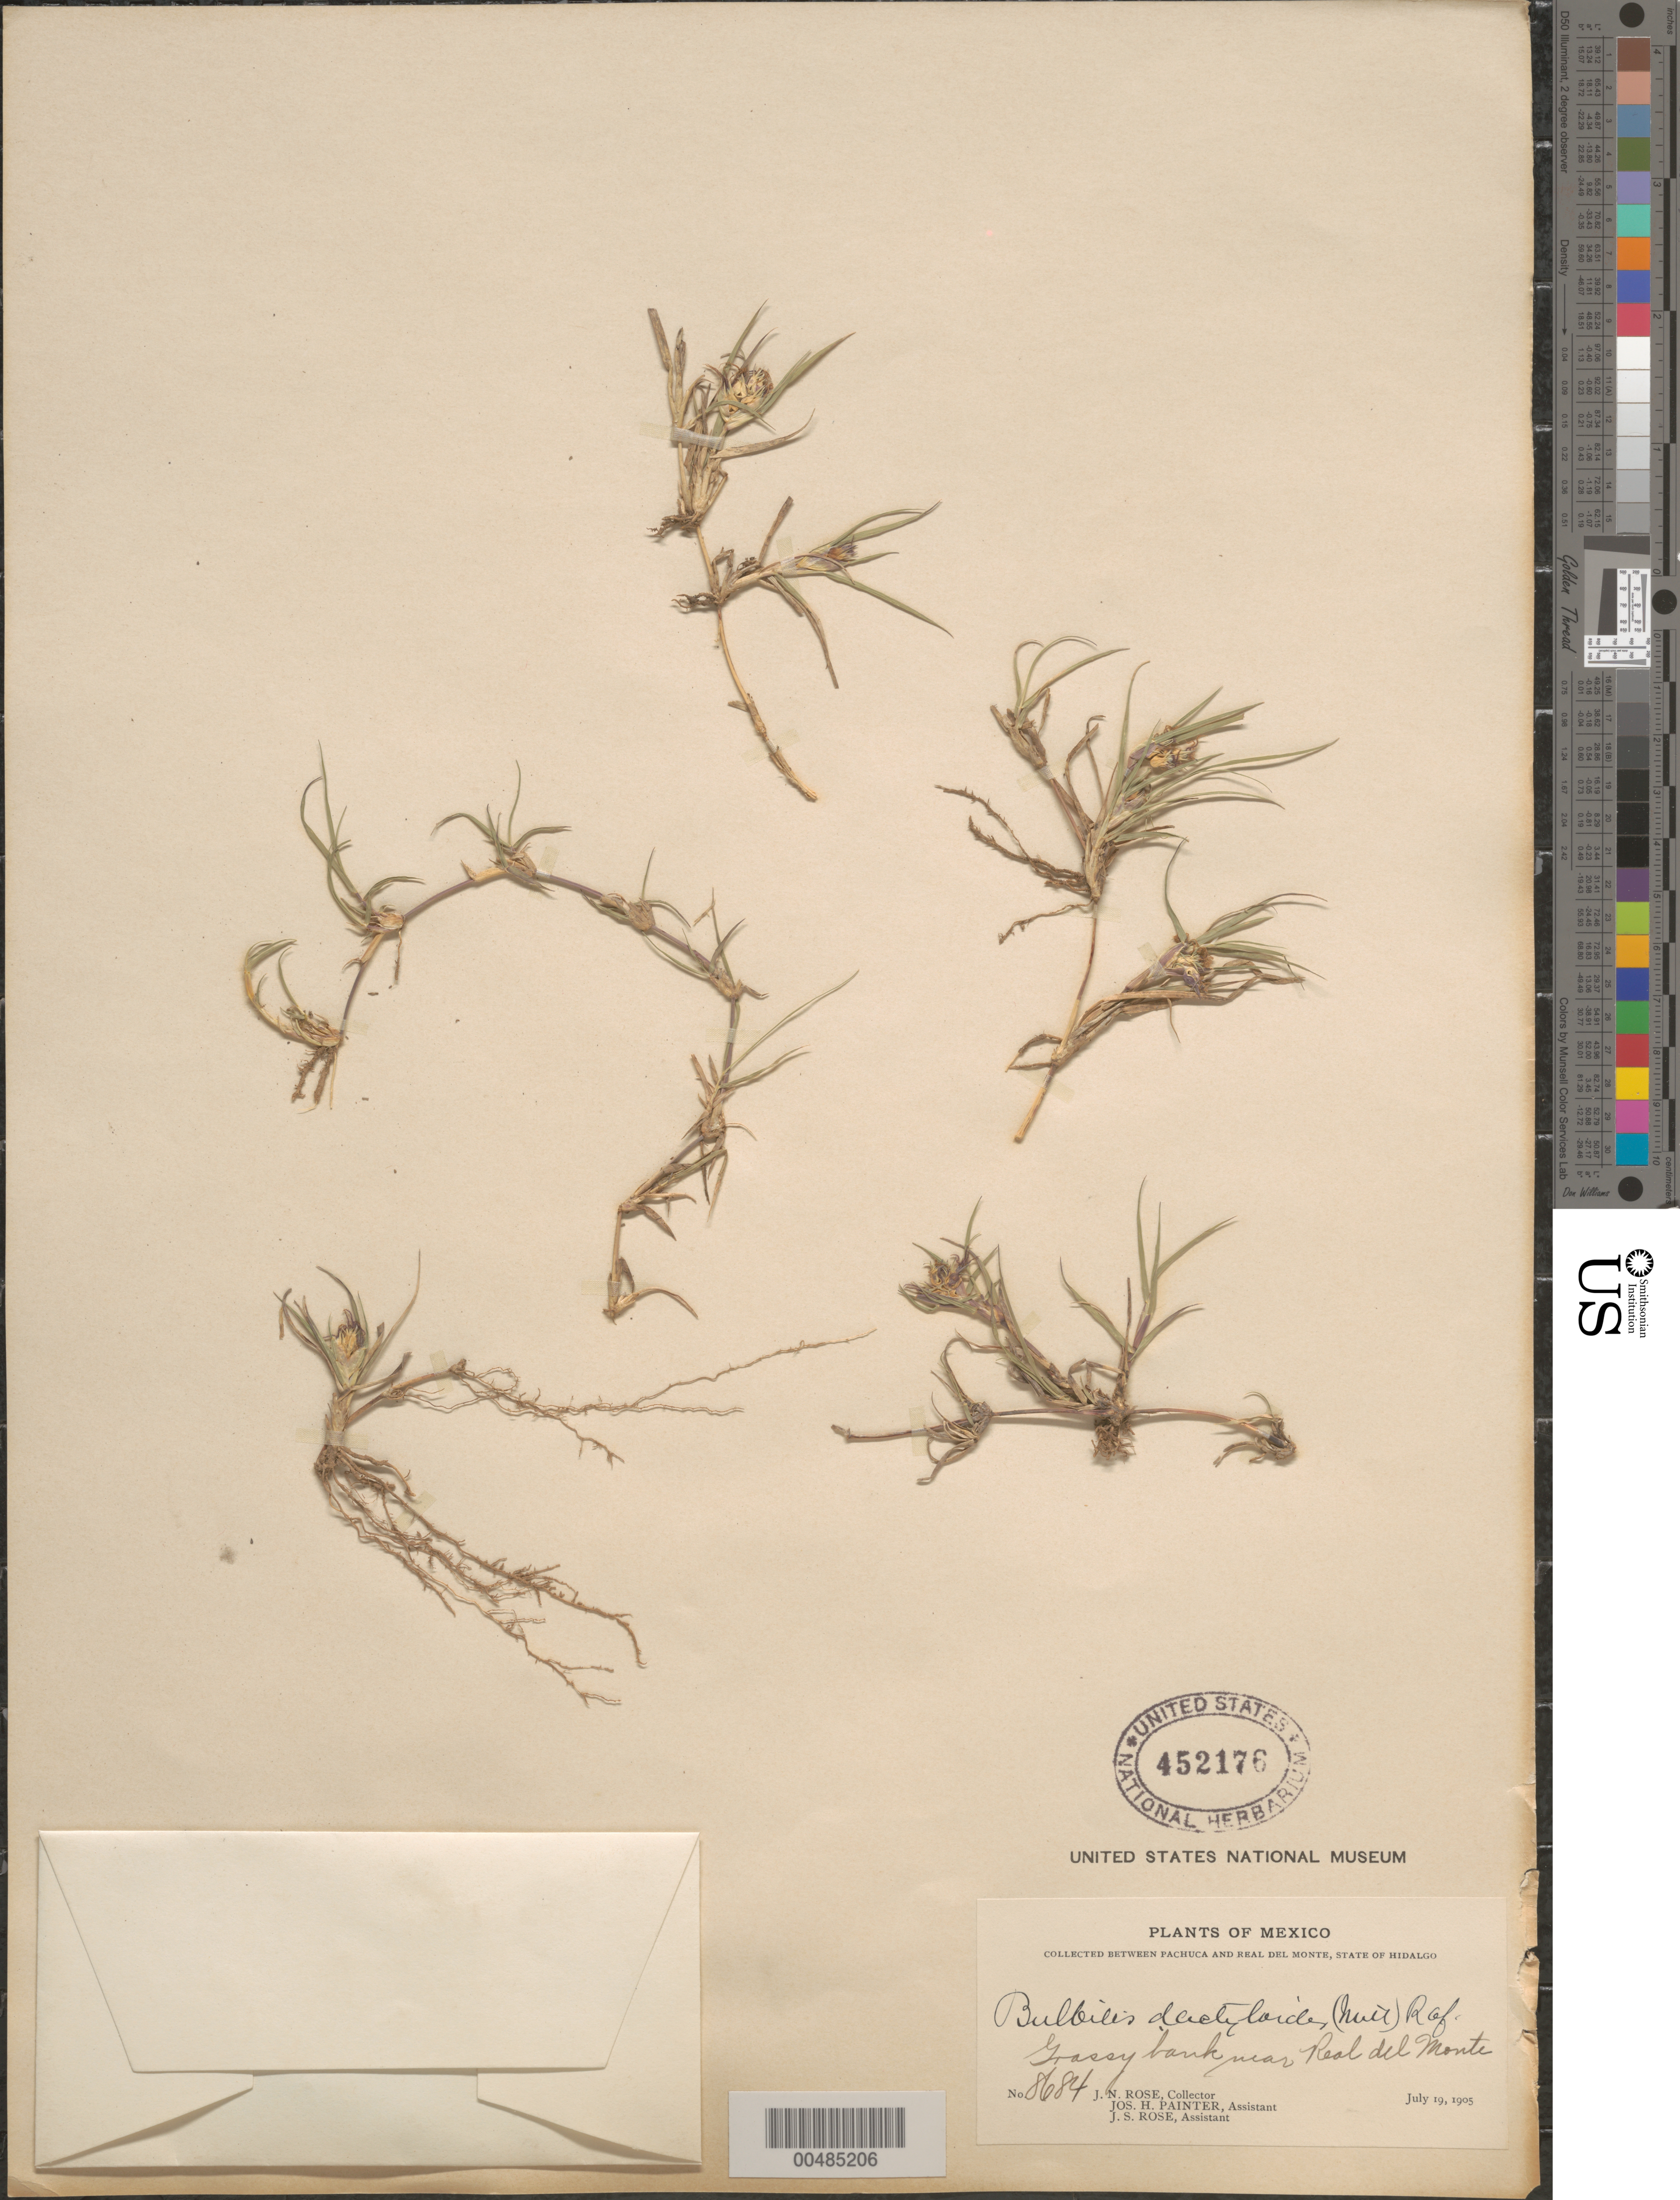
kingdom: Plantae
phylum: Tracheophyta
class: Liliopsida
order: Poales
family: Poaceae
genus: Buchloe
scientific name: Buchloe dactyloides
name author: (Nutt.) Engelm.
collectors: J. N. Rose, J. H. Painter & J. S. Rose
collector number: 8684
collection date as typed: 19 Jul 1905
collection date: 1905-07-19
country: Mexico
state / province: Hidalgo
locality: Between Pachuca and Real del Monte, near Real del Monte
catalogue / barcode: US 452176